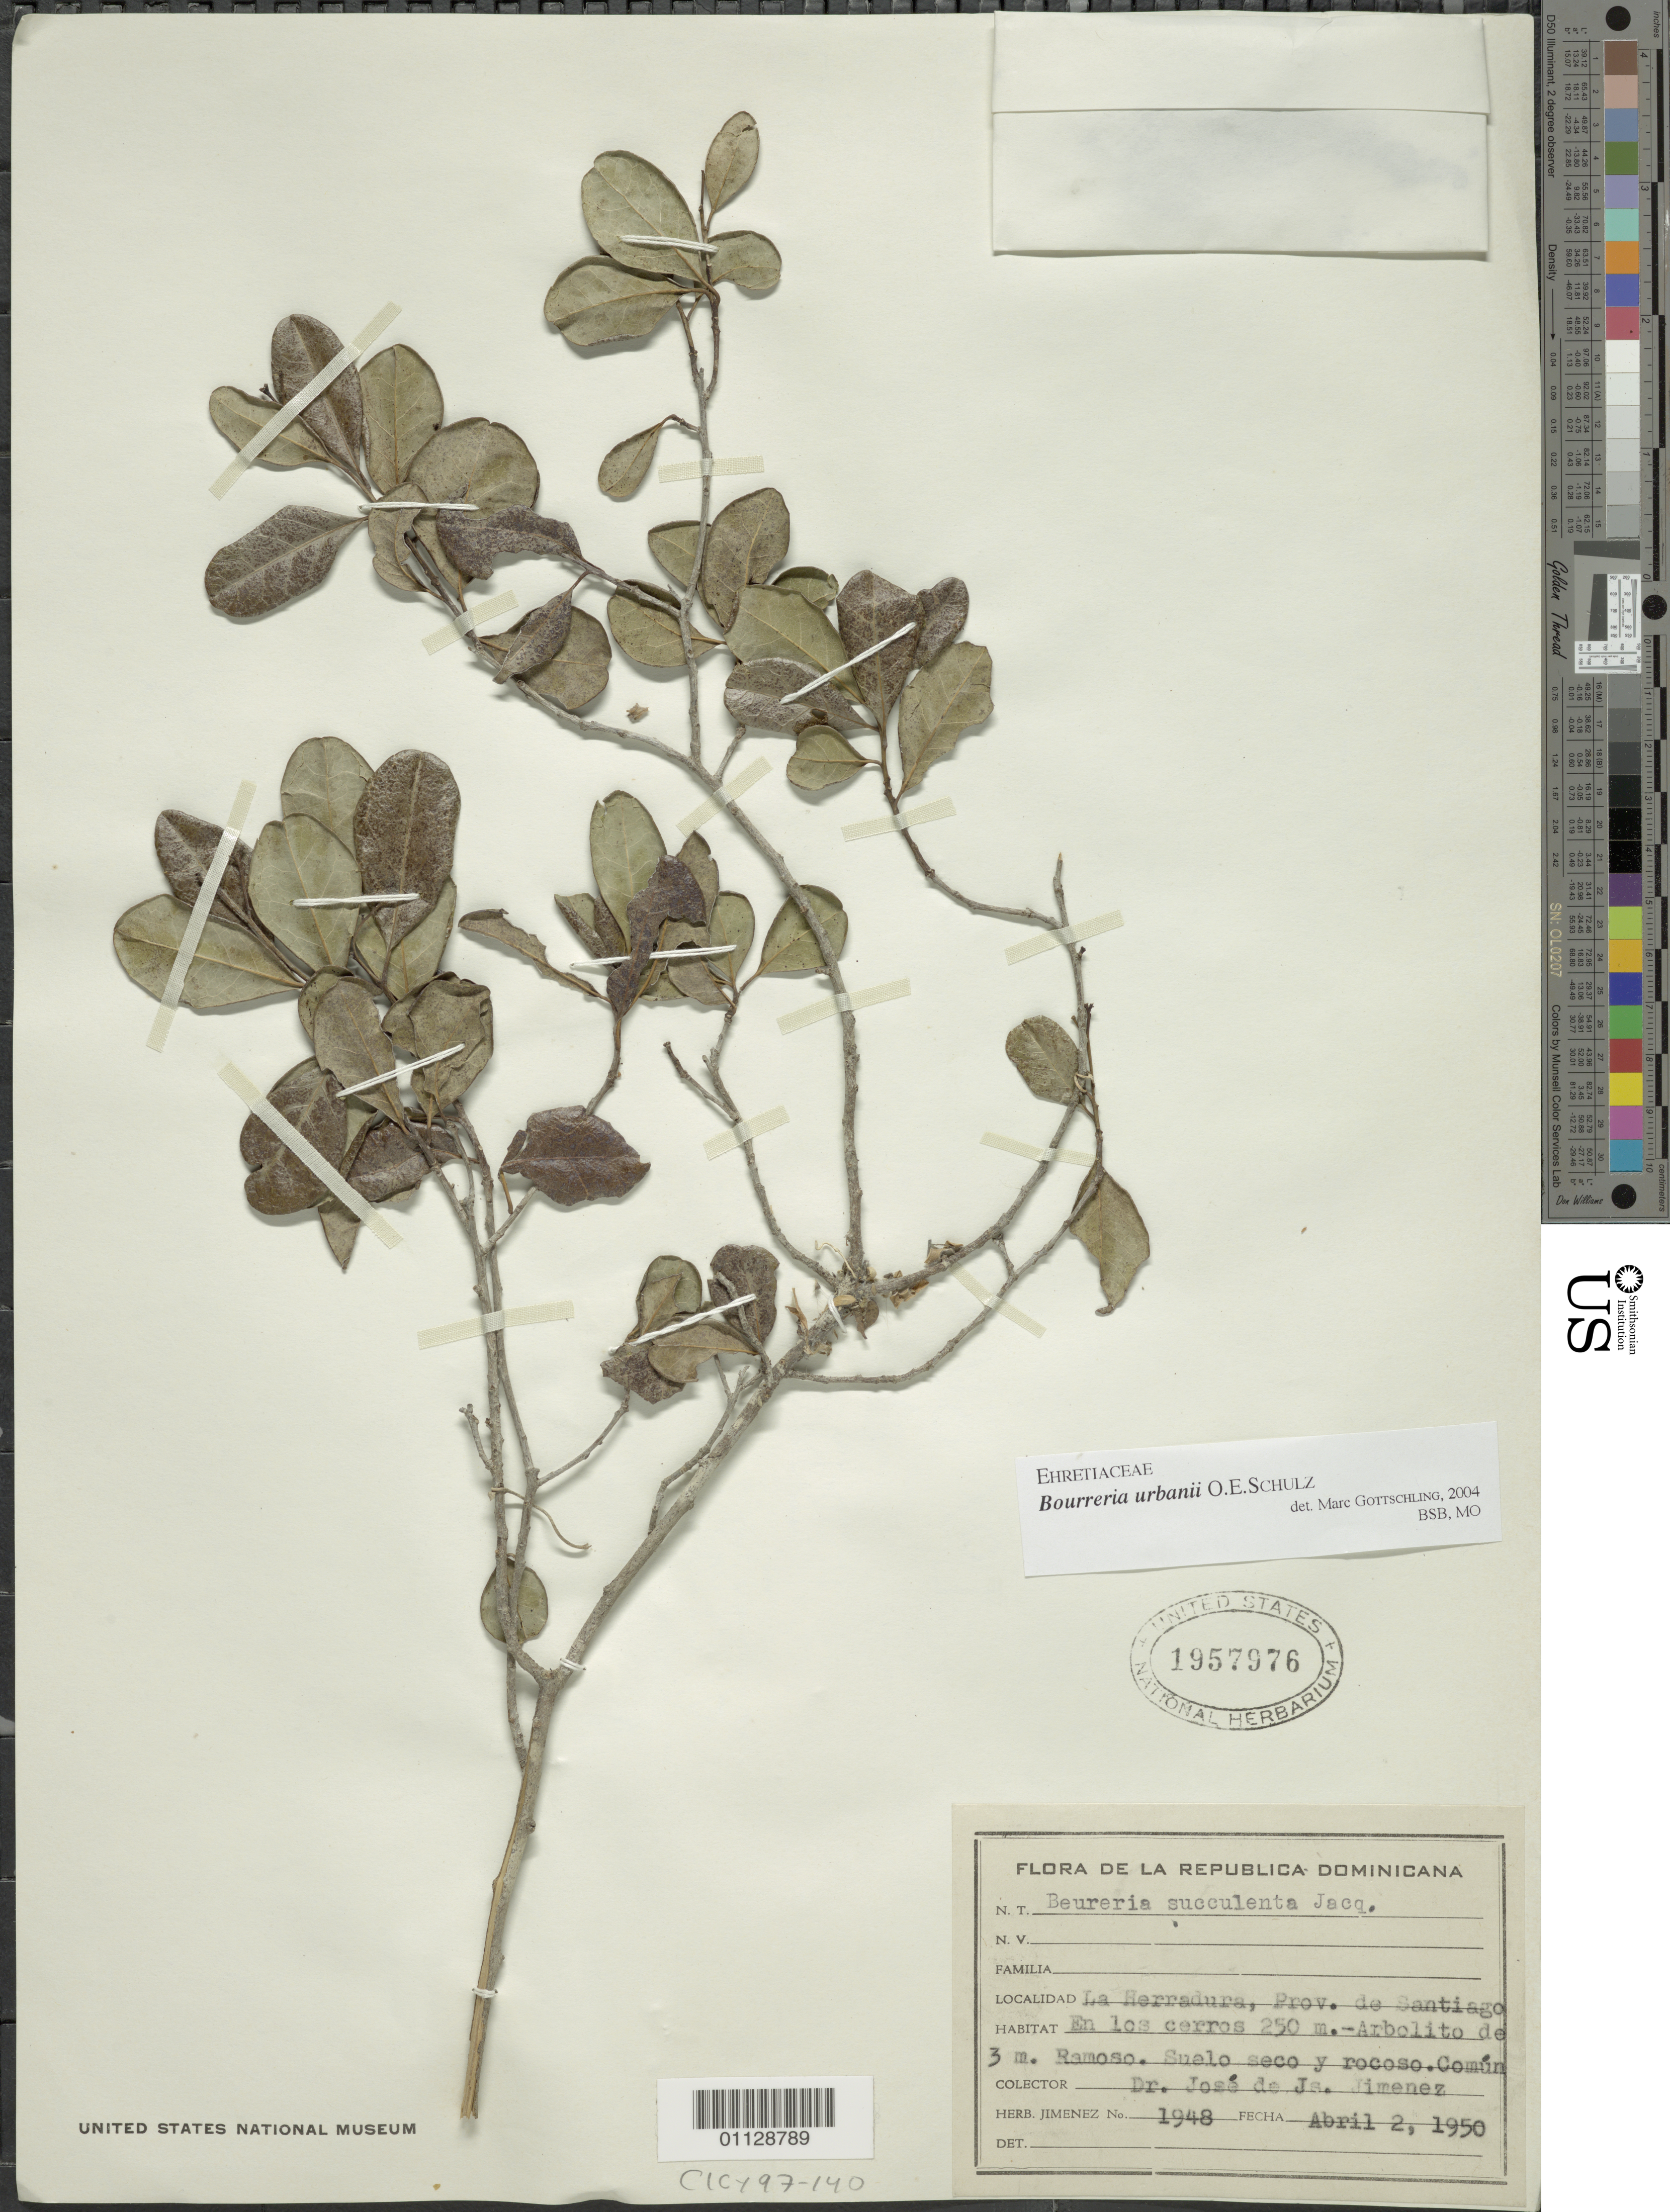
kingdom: Plantae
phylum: Tracheophyta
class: Magnoliopsida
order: Boraginales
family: Ehretiaceae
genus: Bourreria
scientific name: Bourreria urbanii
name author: O.E. Schulz in Urb.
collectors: J. J. Jiménez Almonte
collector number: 1948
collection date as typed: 02 Apr 1950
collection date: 1950-04-02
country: Dominican Republic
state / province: Santiago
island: Hispaniola I.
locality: La Herradura, Santiago, En los cerros 250 m, Arbolito de 3m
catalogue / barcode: US 1957976